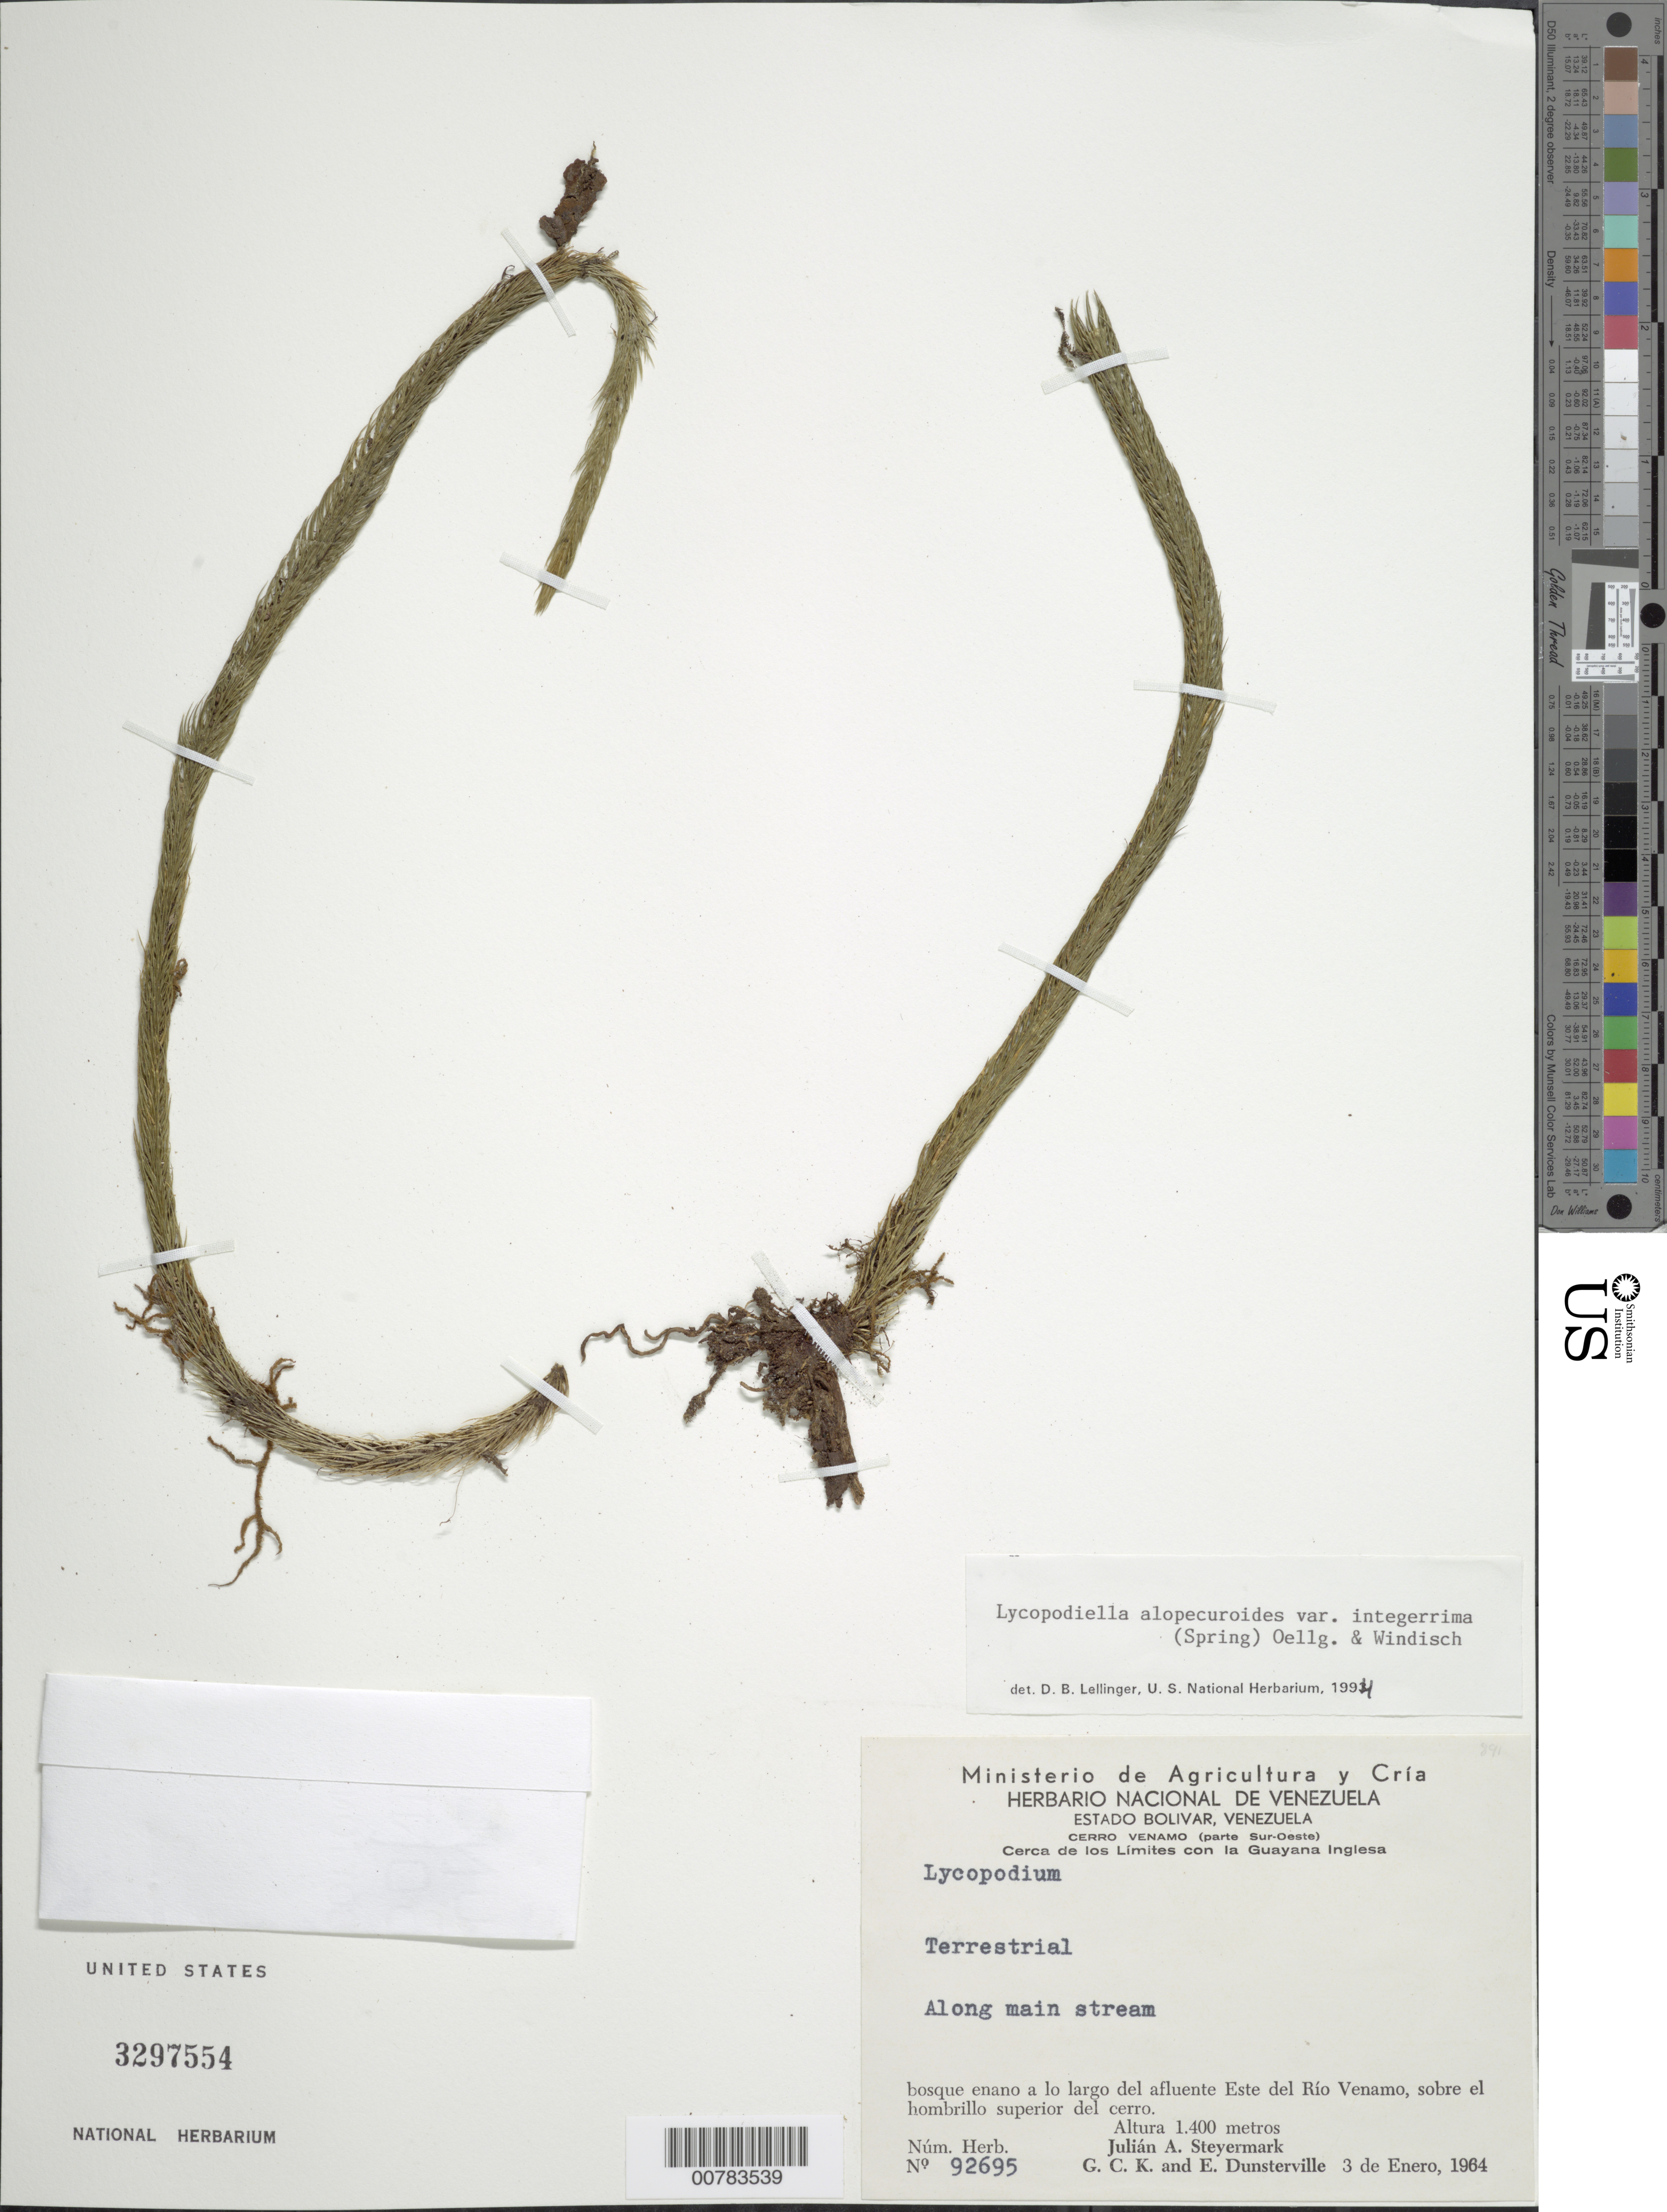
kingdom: Plantae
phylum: Tracheophyta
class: Lycopodiopsida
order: Lycopodiales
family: Lycopodiaceae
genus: Lycopodiella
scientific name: Lycopodiella alopecuroides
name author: (L.) Cranfill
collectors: J. Steyermark, G. C. K. Dunsterville & E. Dunsterville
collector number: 92695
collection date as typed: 3-Jan-64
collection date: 1964-01-03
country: Venezuela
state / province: Bolívar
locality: Cerro Venamo (parte Sur-Oeste), Cerca de los Límites con la Guayana Inglesa, a lo largo afluente Este del Río Venamo, sobre el hombrillo superíor del cerro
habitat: Bosque enano, along main stream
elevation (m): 1400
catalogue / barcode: US 3297554